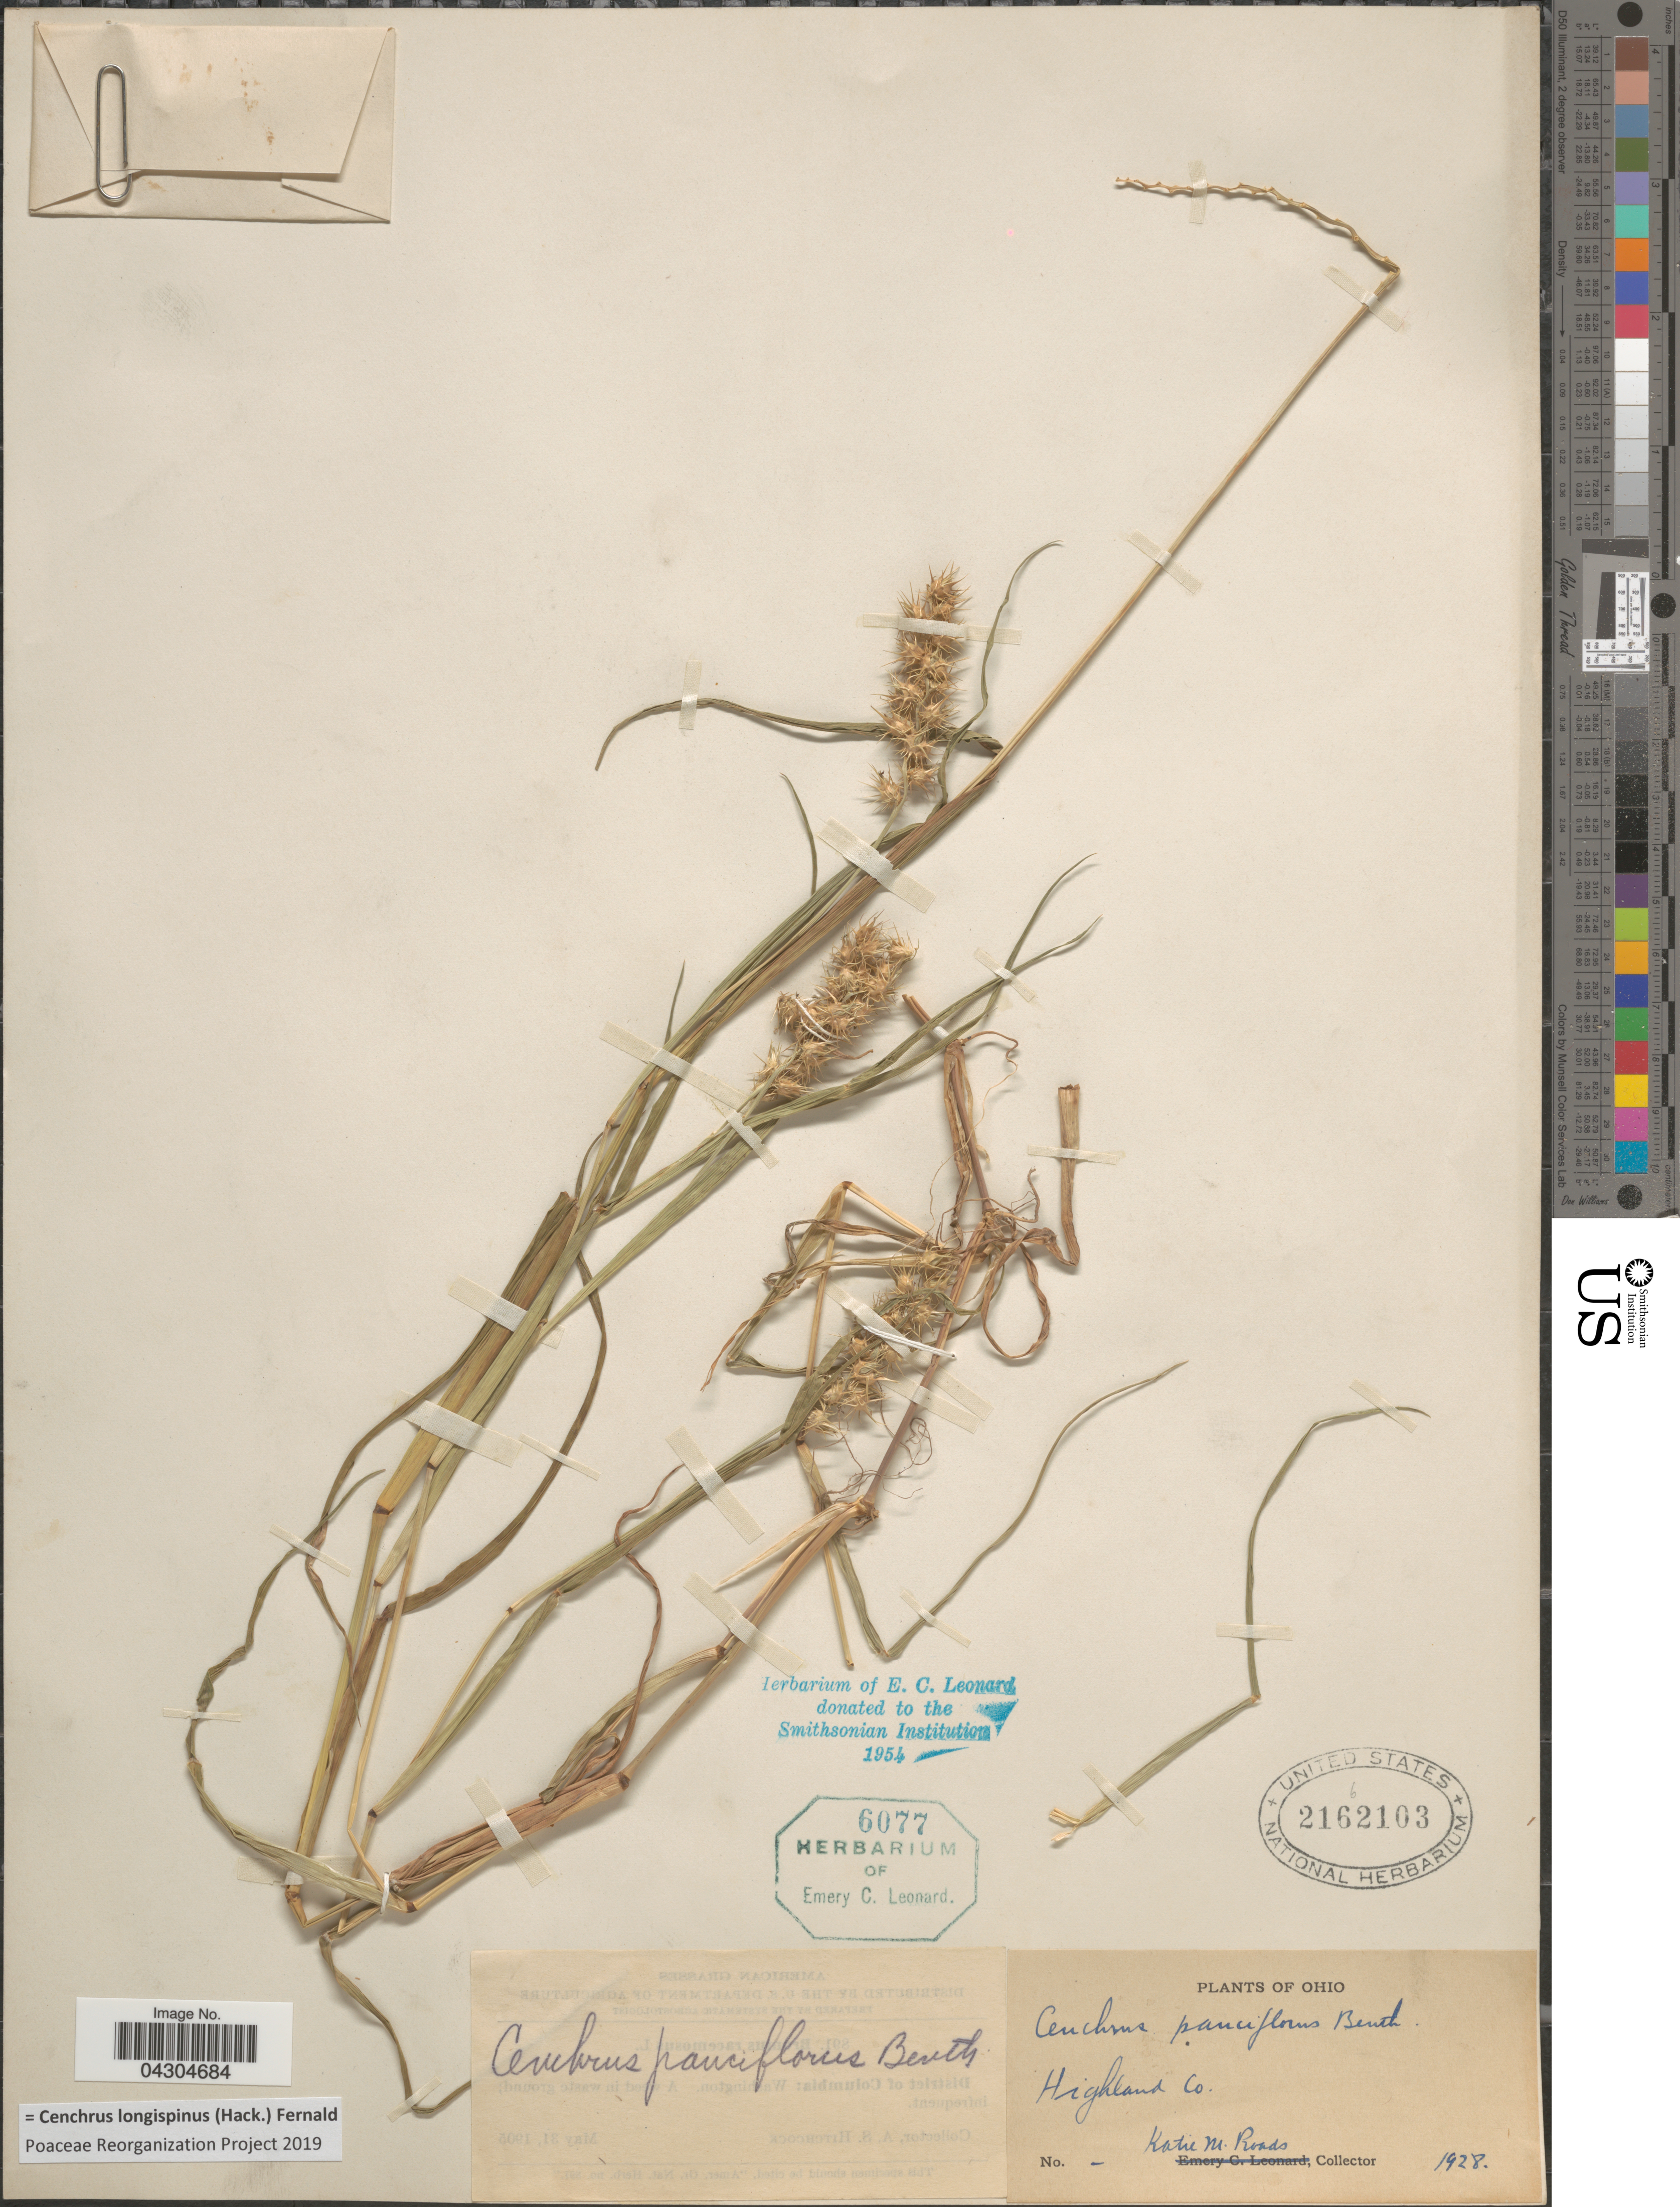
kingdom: Plantae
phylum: Tracheophyta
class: Liliopsida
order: Poales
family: Poaceae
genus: Cenchrus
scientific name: Cenchrus longispinus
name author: (Hack.) Fernald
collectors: K. Roads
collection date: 1928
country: United States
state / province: Ohio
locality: Highland Co.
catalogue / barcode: US 2162103